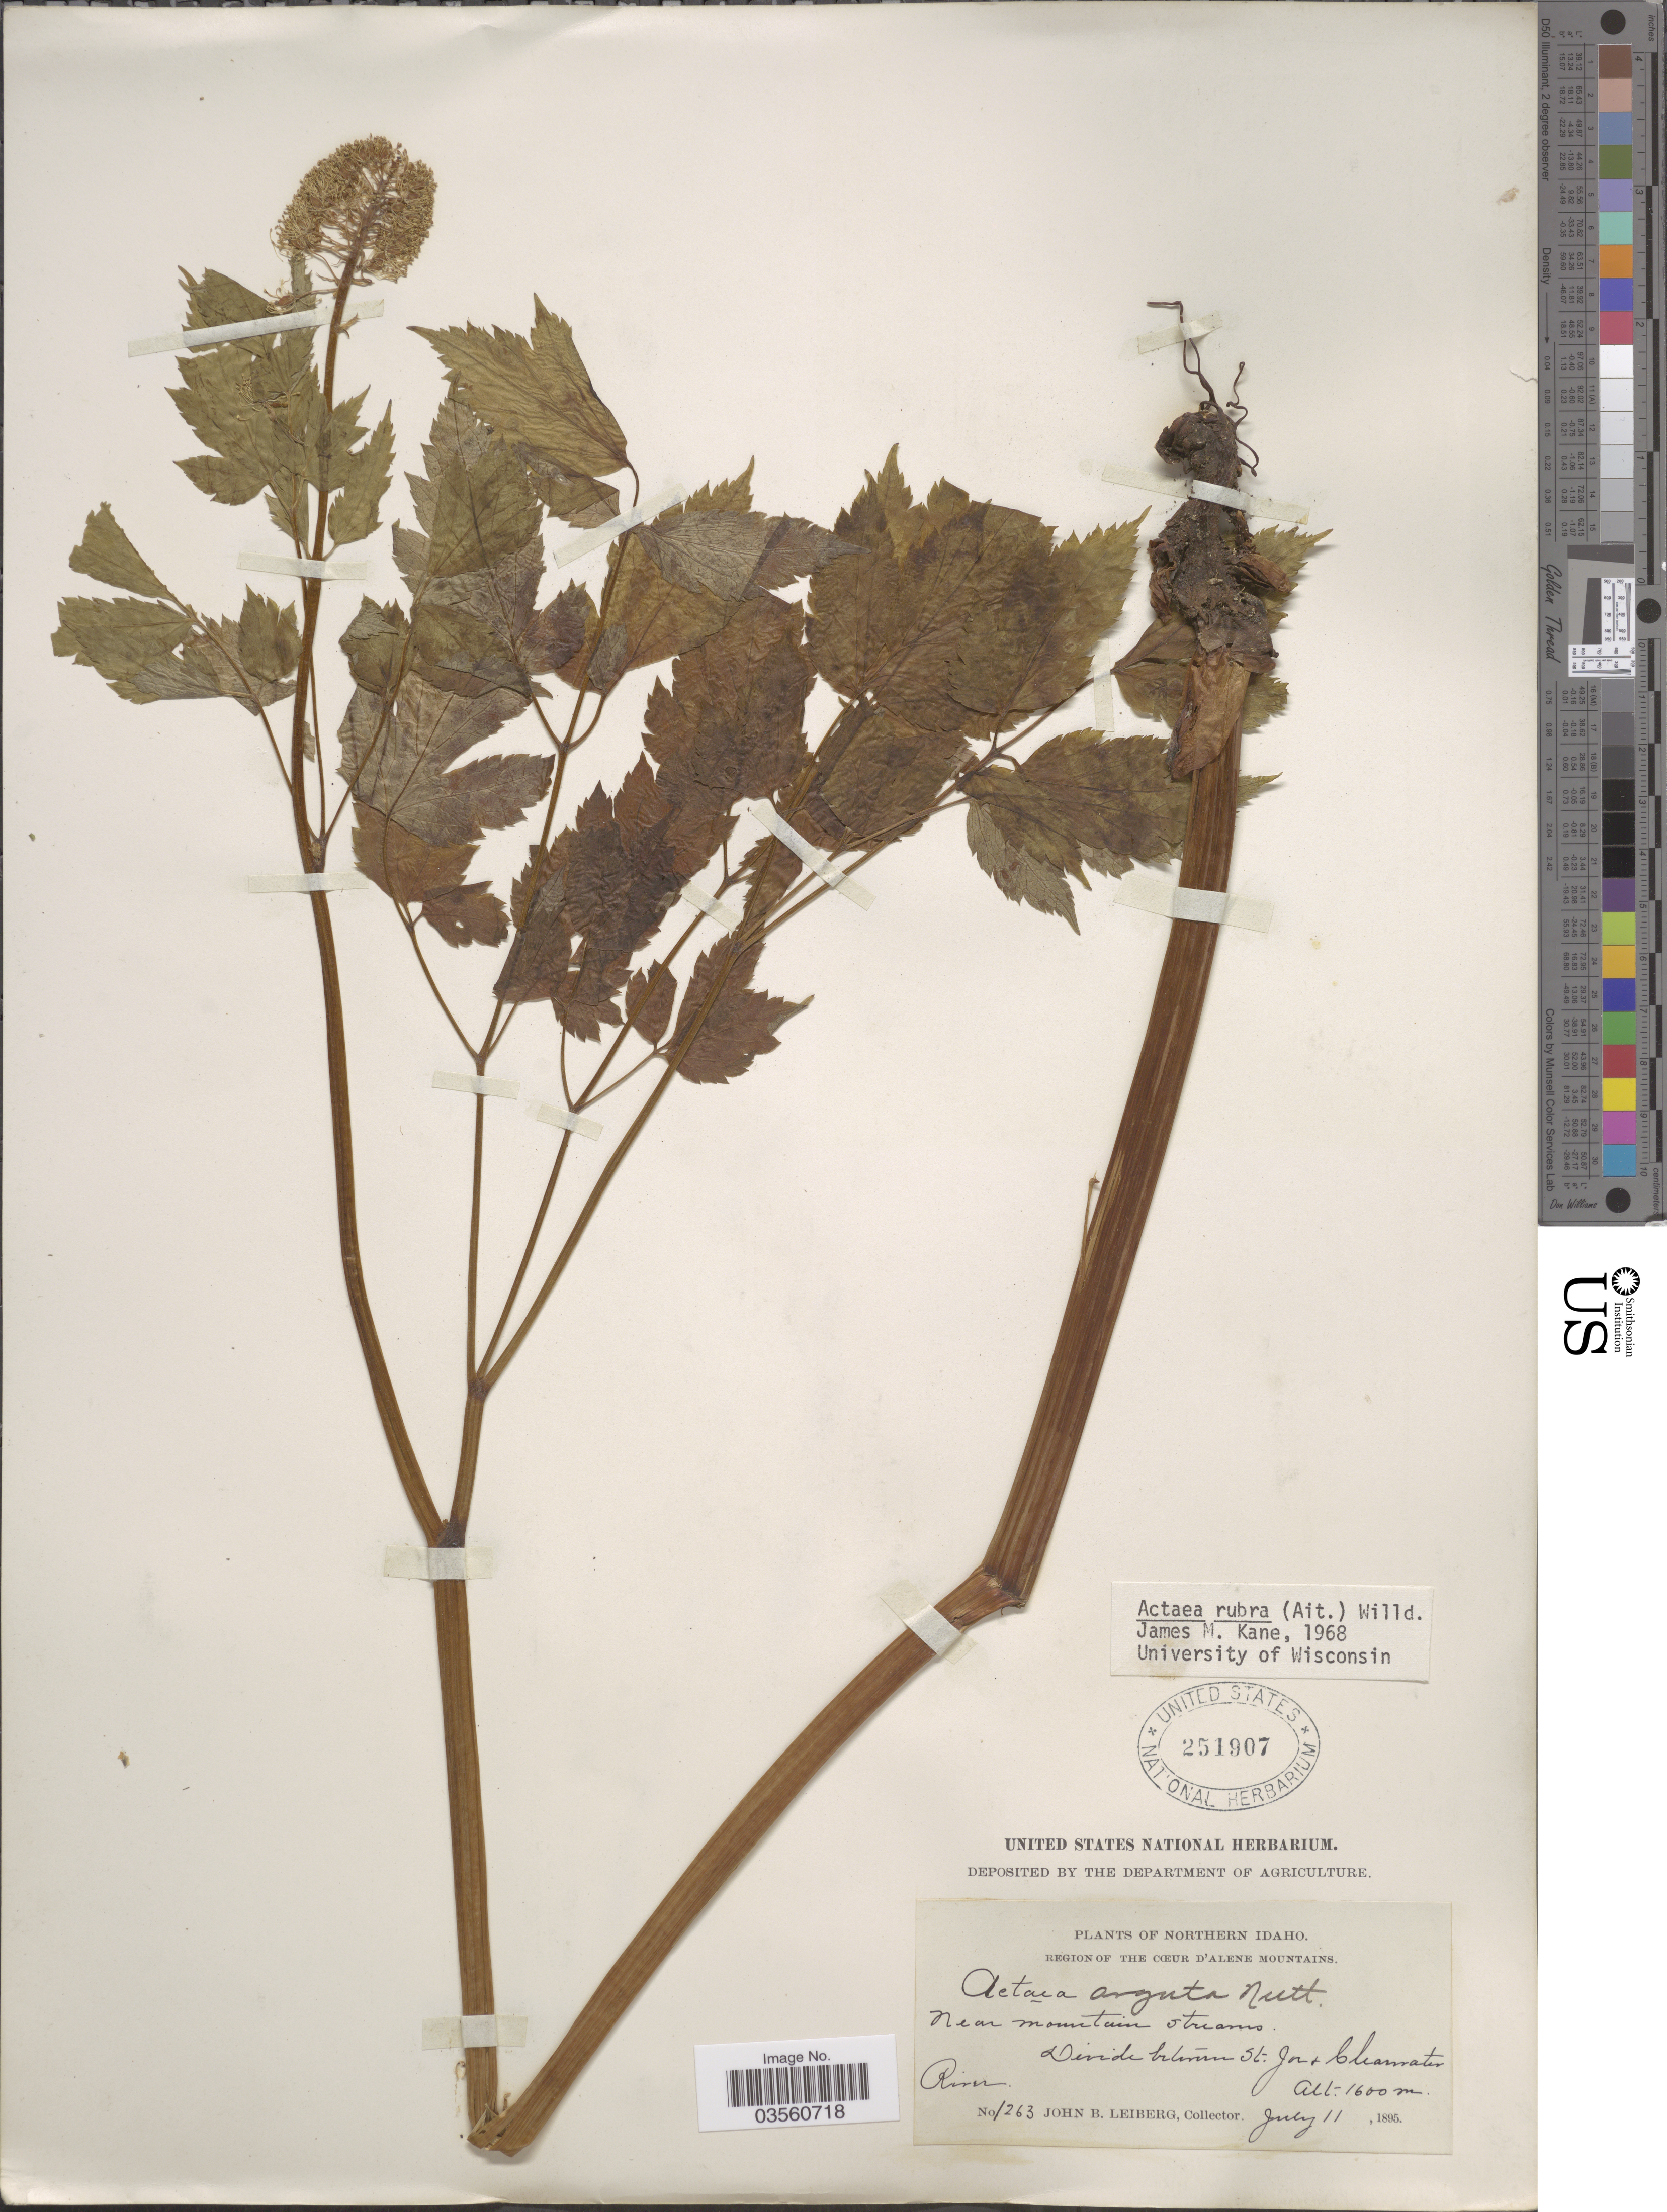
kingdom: Plantae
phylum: Tracheophyta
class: Magnoliopsida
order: Ranunculales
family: Ranunculaceae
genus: Actaea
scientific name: Actaea rubra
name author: (Aiton) Willd.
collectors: J. B. Leiberg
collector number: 1263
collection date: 1895-07-11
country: United States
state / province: Idaho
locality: Northern Idaho. Region of the Coeur d'Alene Mountains. Divide between St. Joe + Clearwater.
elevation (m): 1600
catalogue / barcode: US 251907